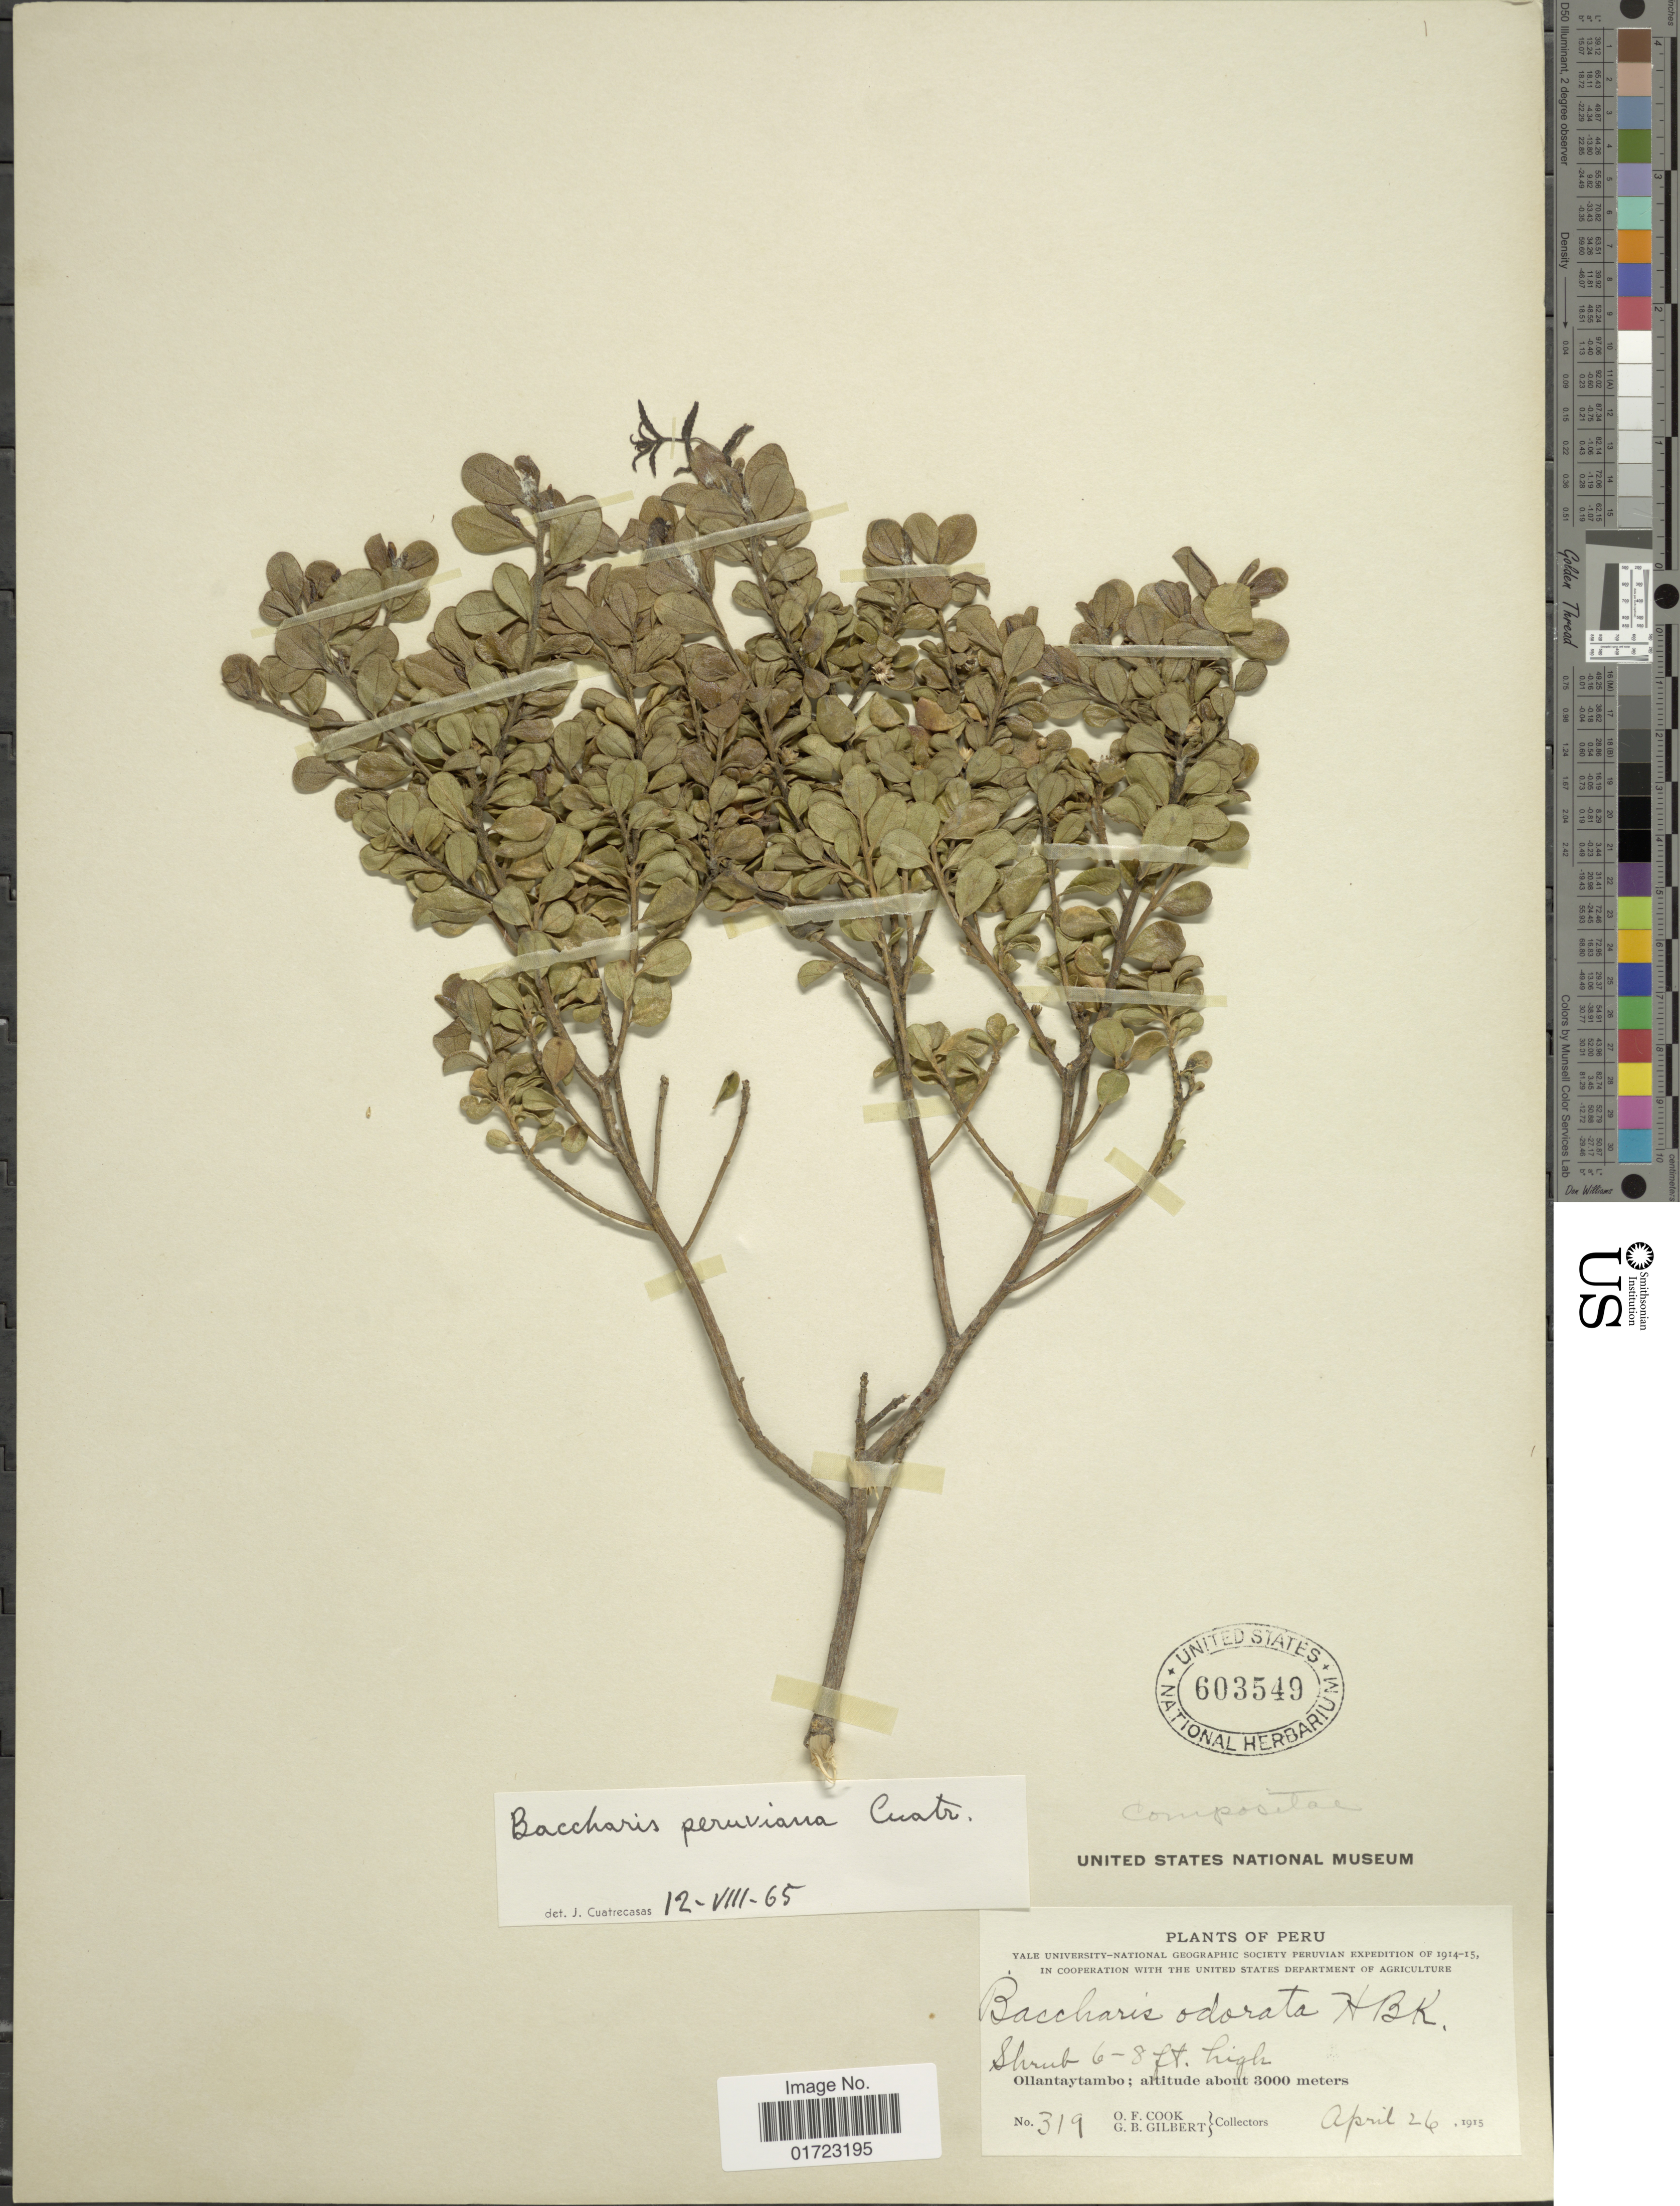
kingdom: Plantae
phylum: Tracheophyta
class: Magnoliopsida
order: Asterales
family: Asteraceae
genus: Baccharis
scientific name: Baccharis peruviana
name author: Cuatrec.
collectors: O. F. Cook & G. B. Gilbert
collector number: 319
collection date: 1915-04-26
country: Peru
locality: Ollantaytambo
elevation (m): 3000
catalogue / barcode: US 603549